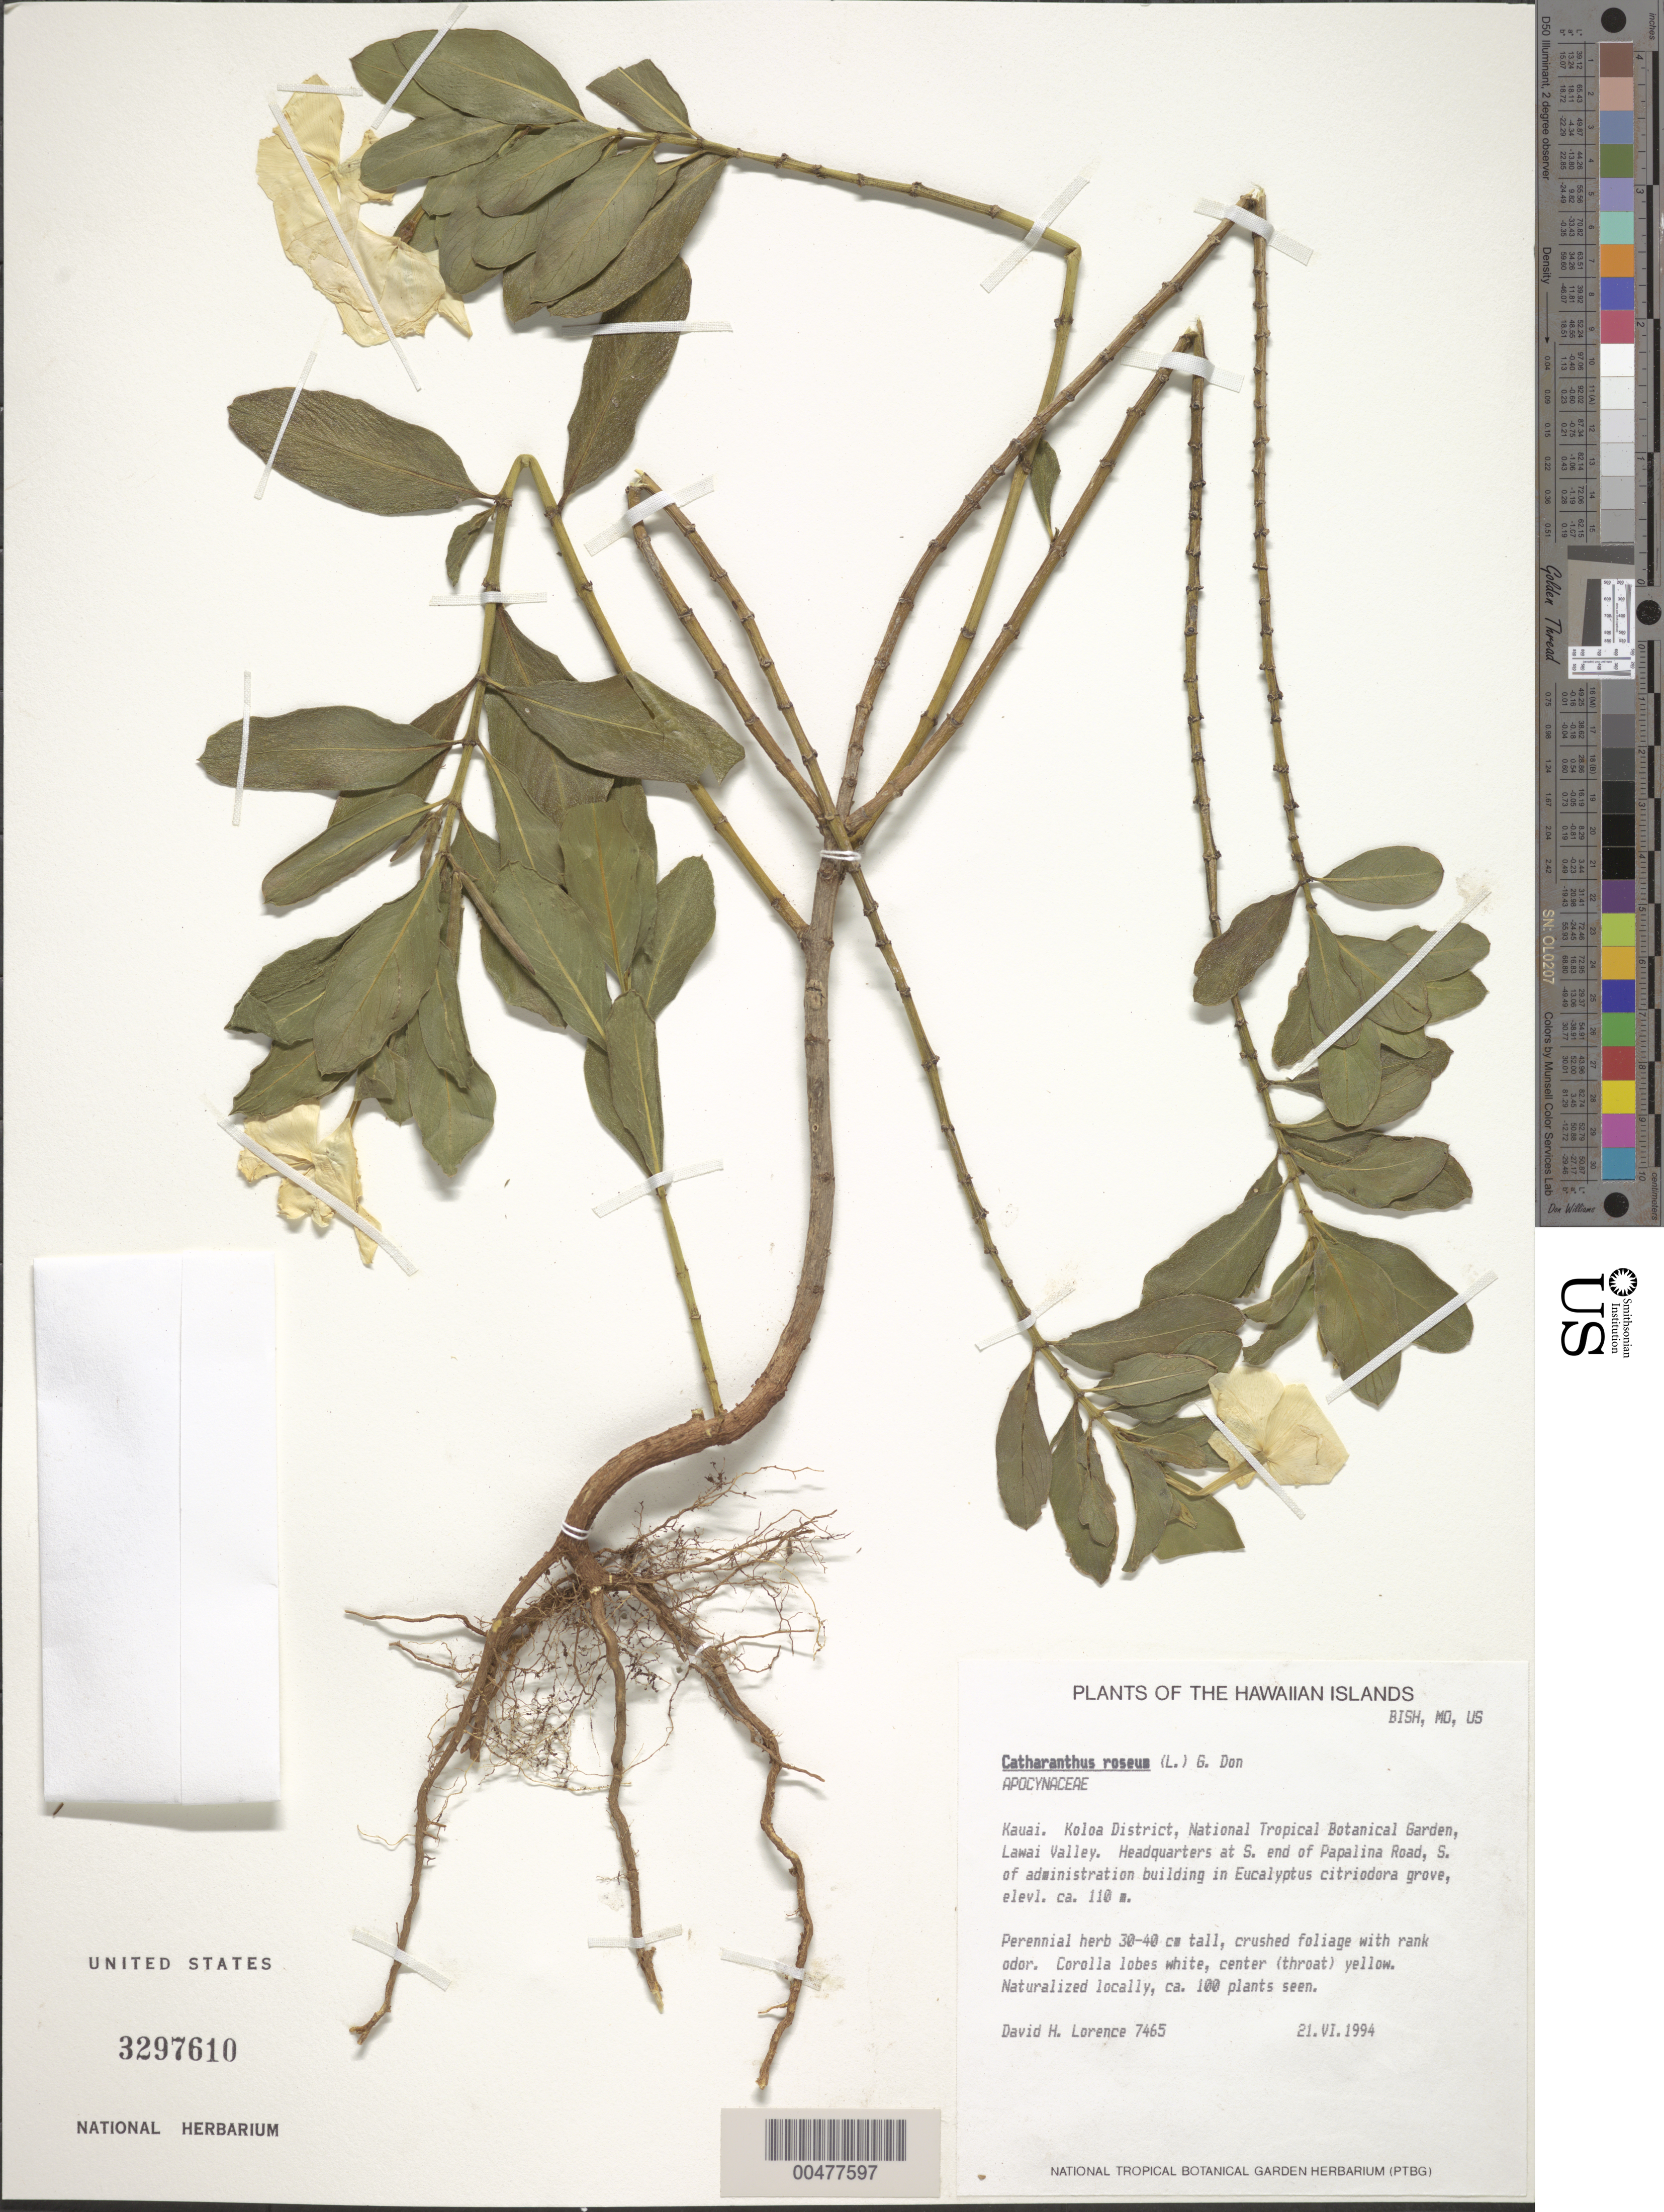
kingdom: Plantae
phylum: Tracheophyta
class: Magnoliopsida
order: Gentianales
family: Apocynaceae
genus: Catharanthus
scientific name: Catharanthus roseus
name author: (L.) G. Don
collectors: D. Lorence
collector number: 7465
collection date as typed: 21 Jun 1994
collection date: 1994-06-21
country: United States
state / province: Hawaii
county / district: Kauai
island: Kaua'i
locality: Koloa Dist., National Tropical Botanical Garden, Lawai Valley, headquarters at S end of Papalina Rd.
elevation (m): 110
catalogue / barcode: US 3297610